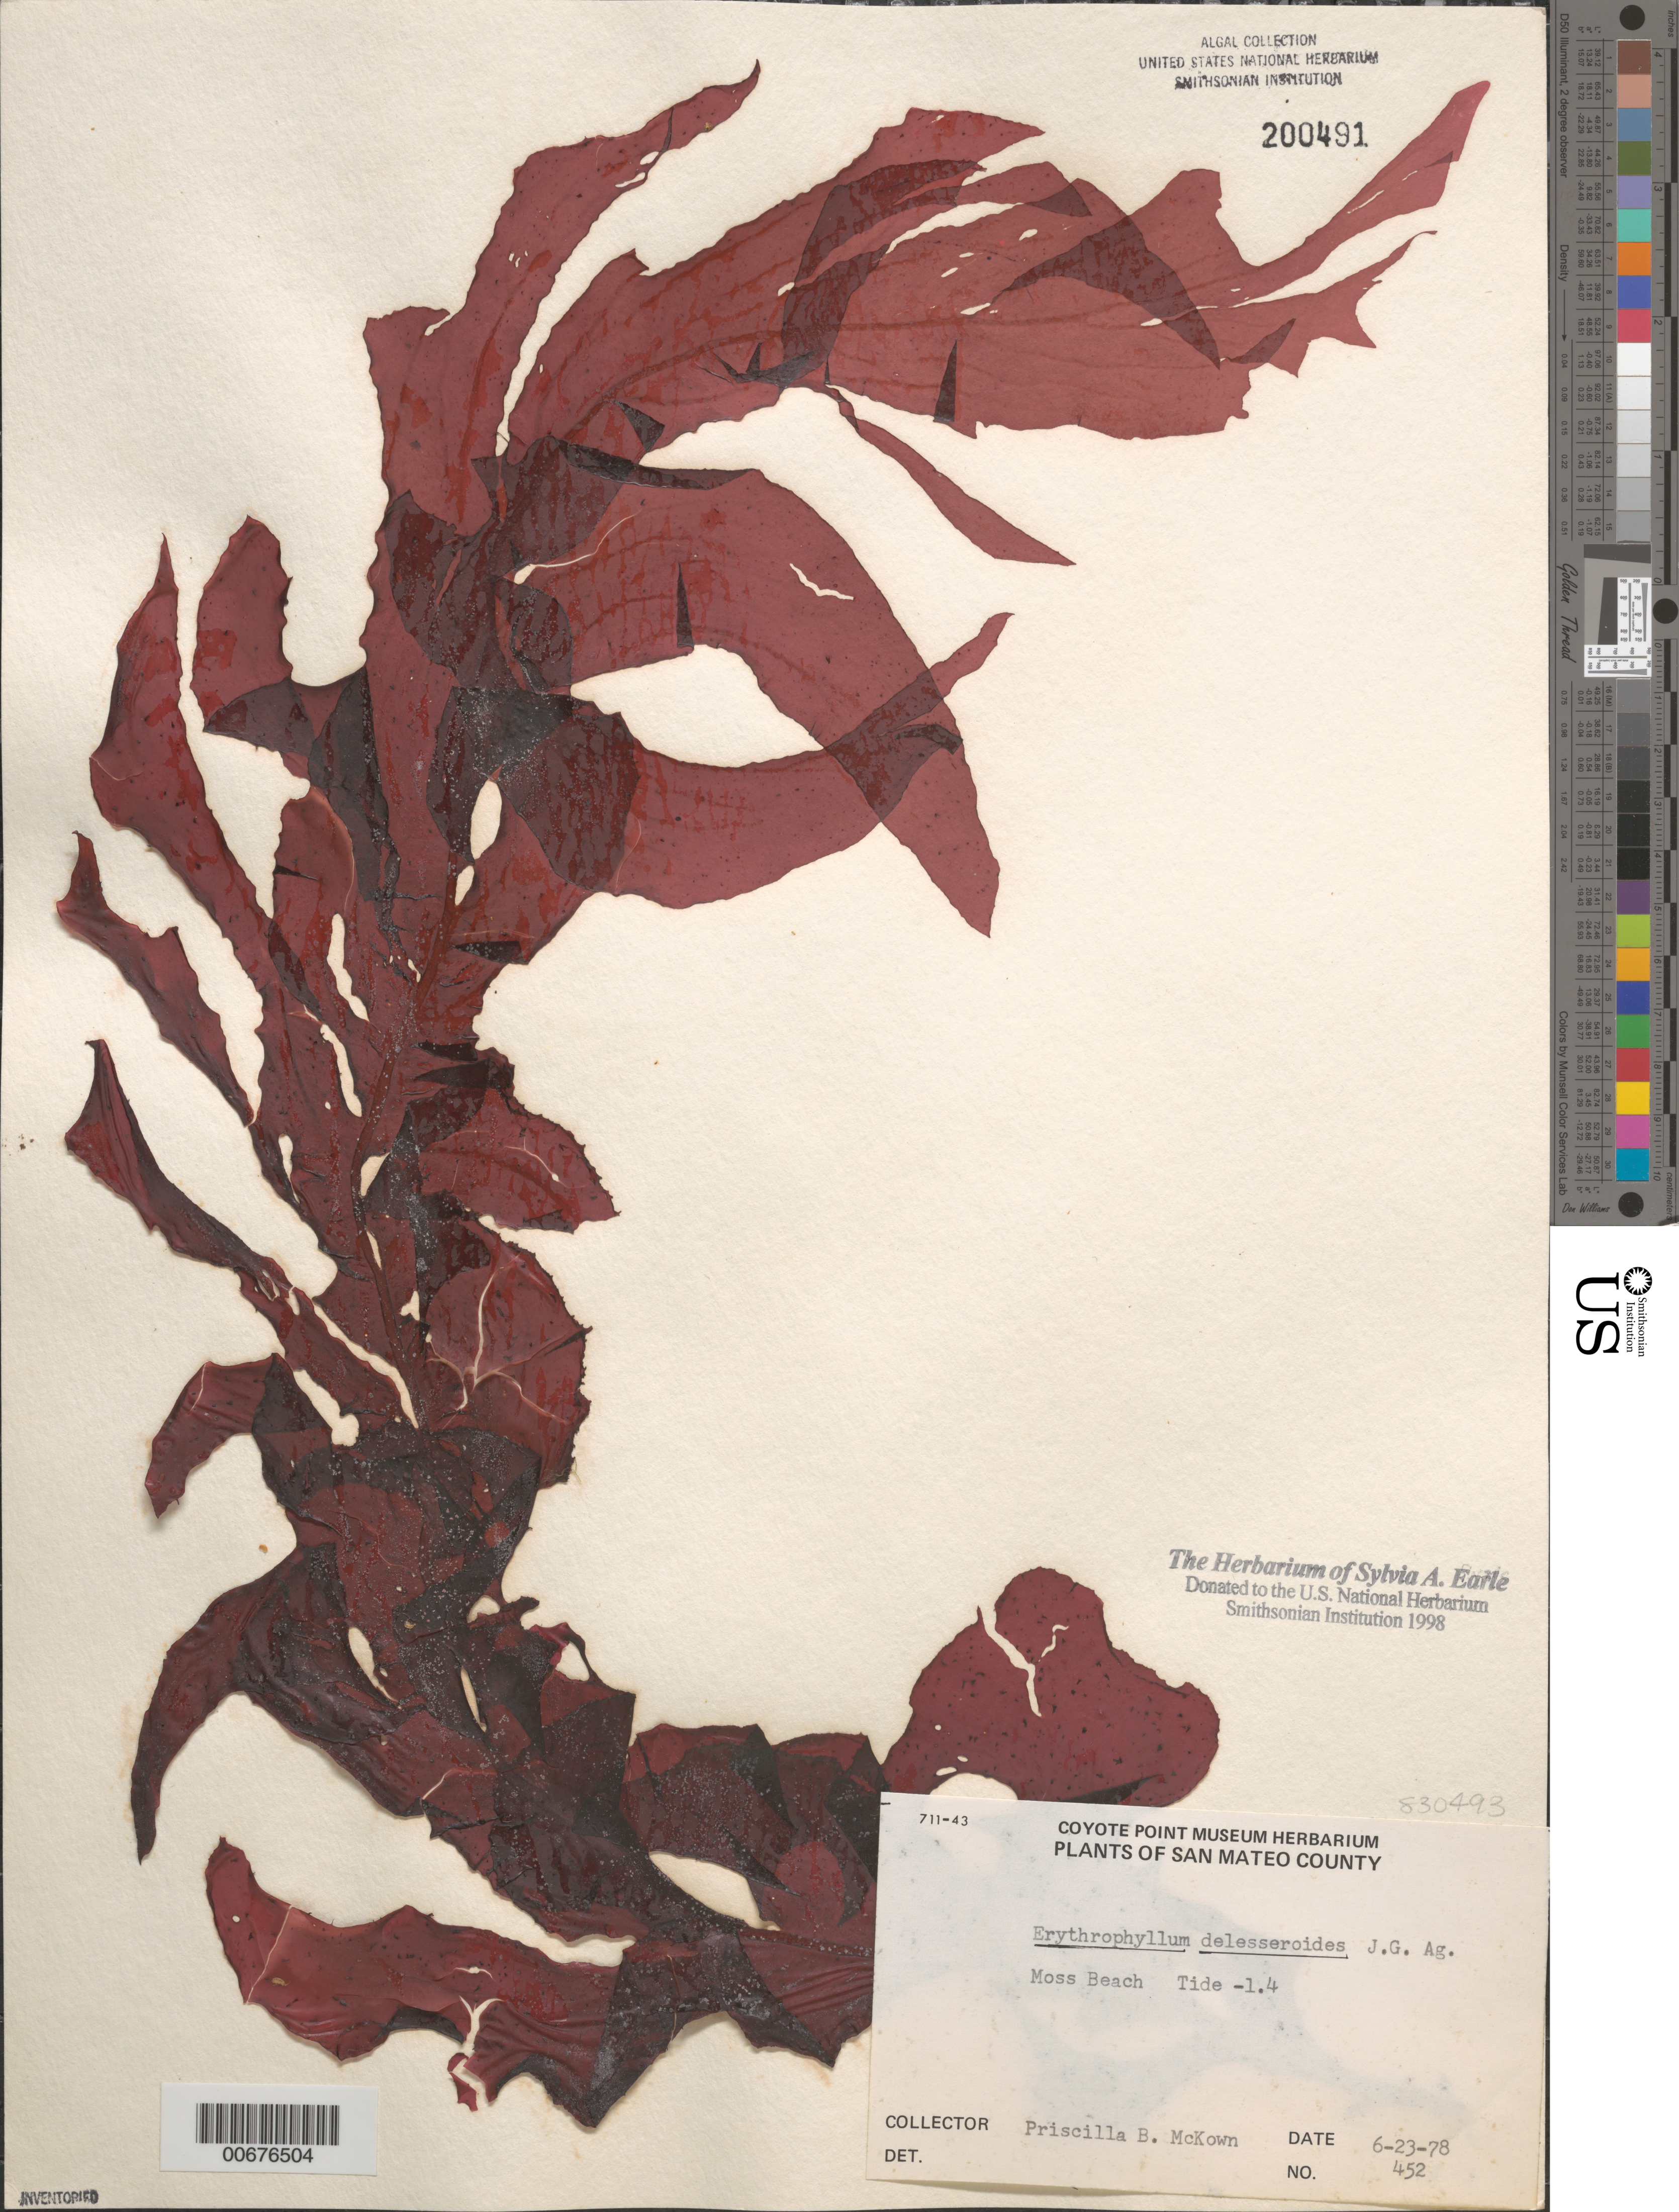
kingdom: Plantae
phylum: Rhodophyta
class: Florideophyceae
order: Gigartinales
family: Kallymeniaceae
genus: Erythrophyllum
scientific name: Erythrophyllum delesserioides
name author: J. Agardh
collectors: P. McKown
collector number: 452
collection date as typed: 23 Jun 1978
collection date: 1978-06-23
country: United States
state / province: California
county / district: San Mateo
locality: Moss Beach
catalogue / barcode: US 200491